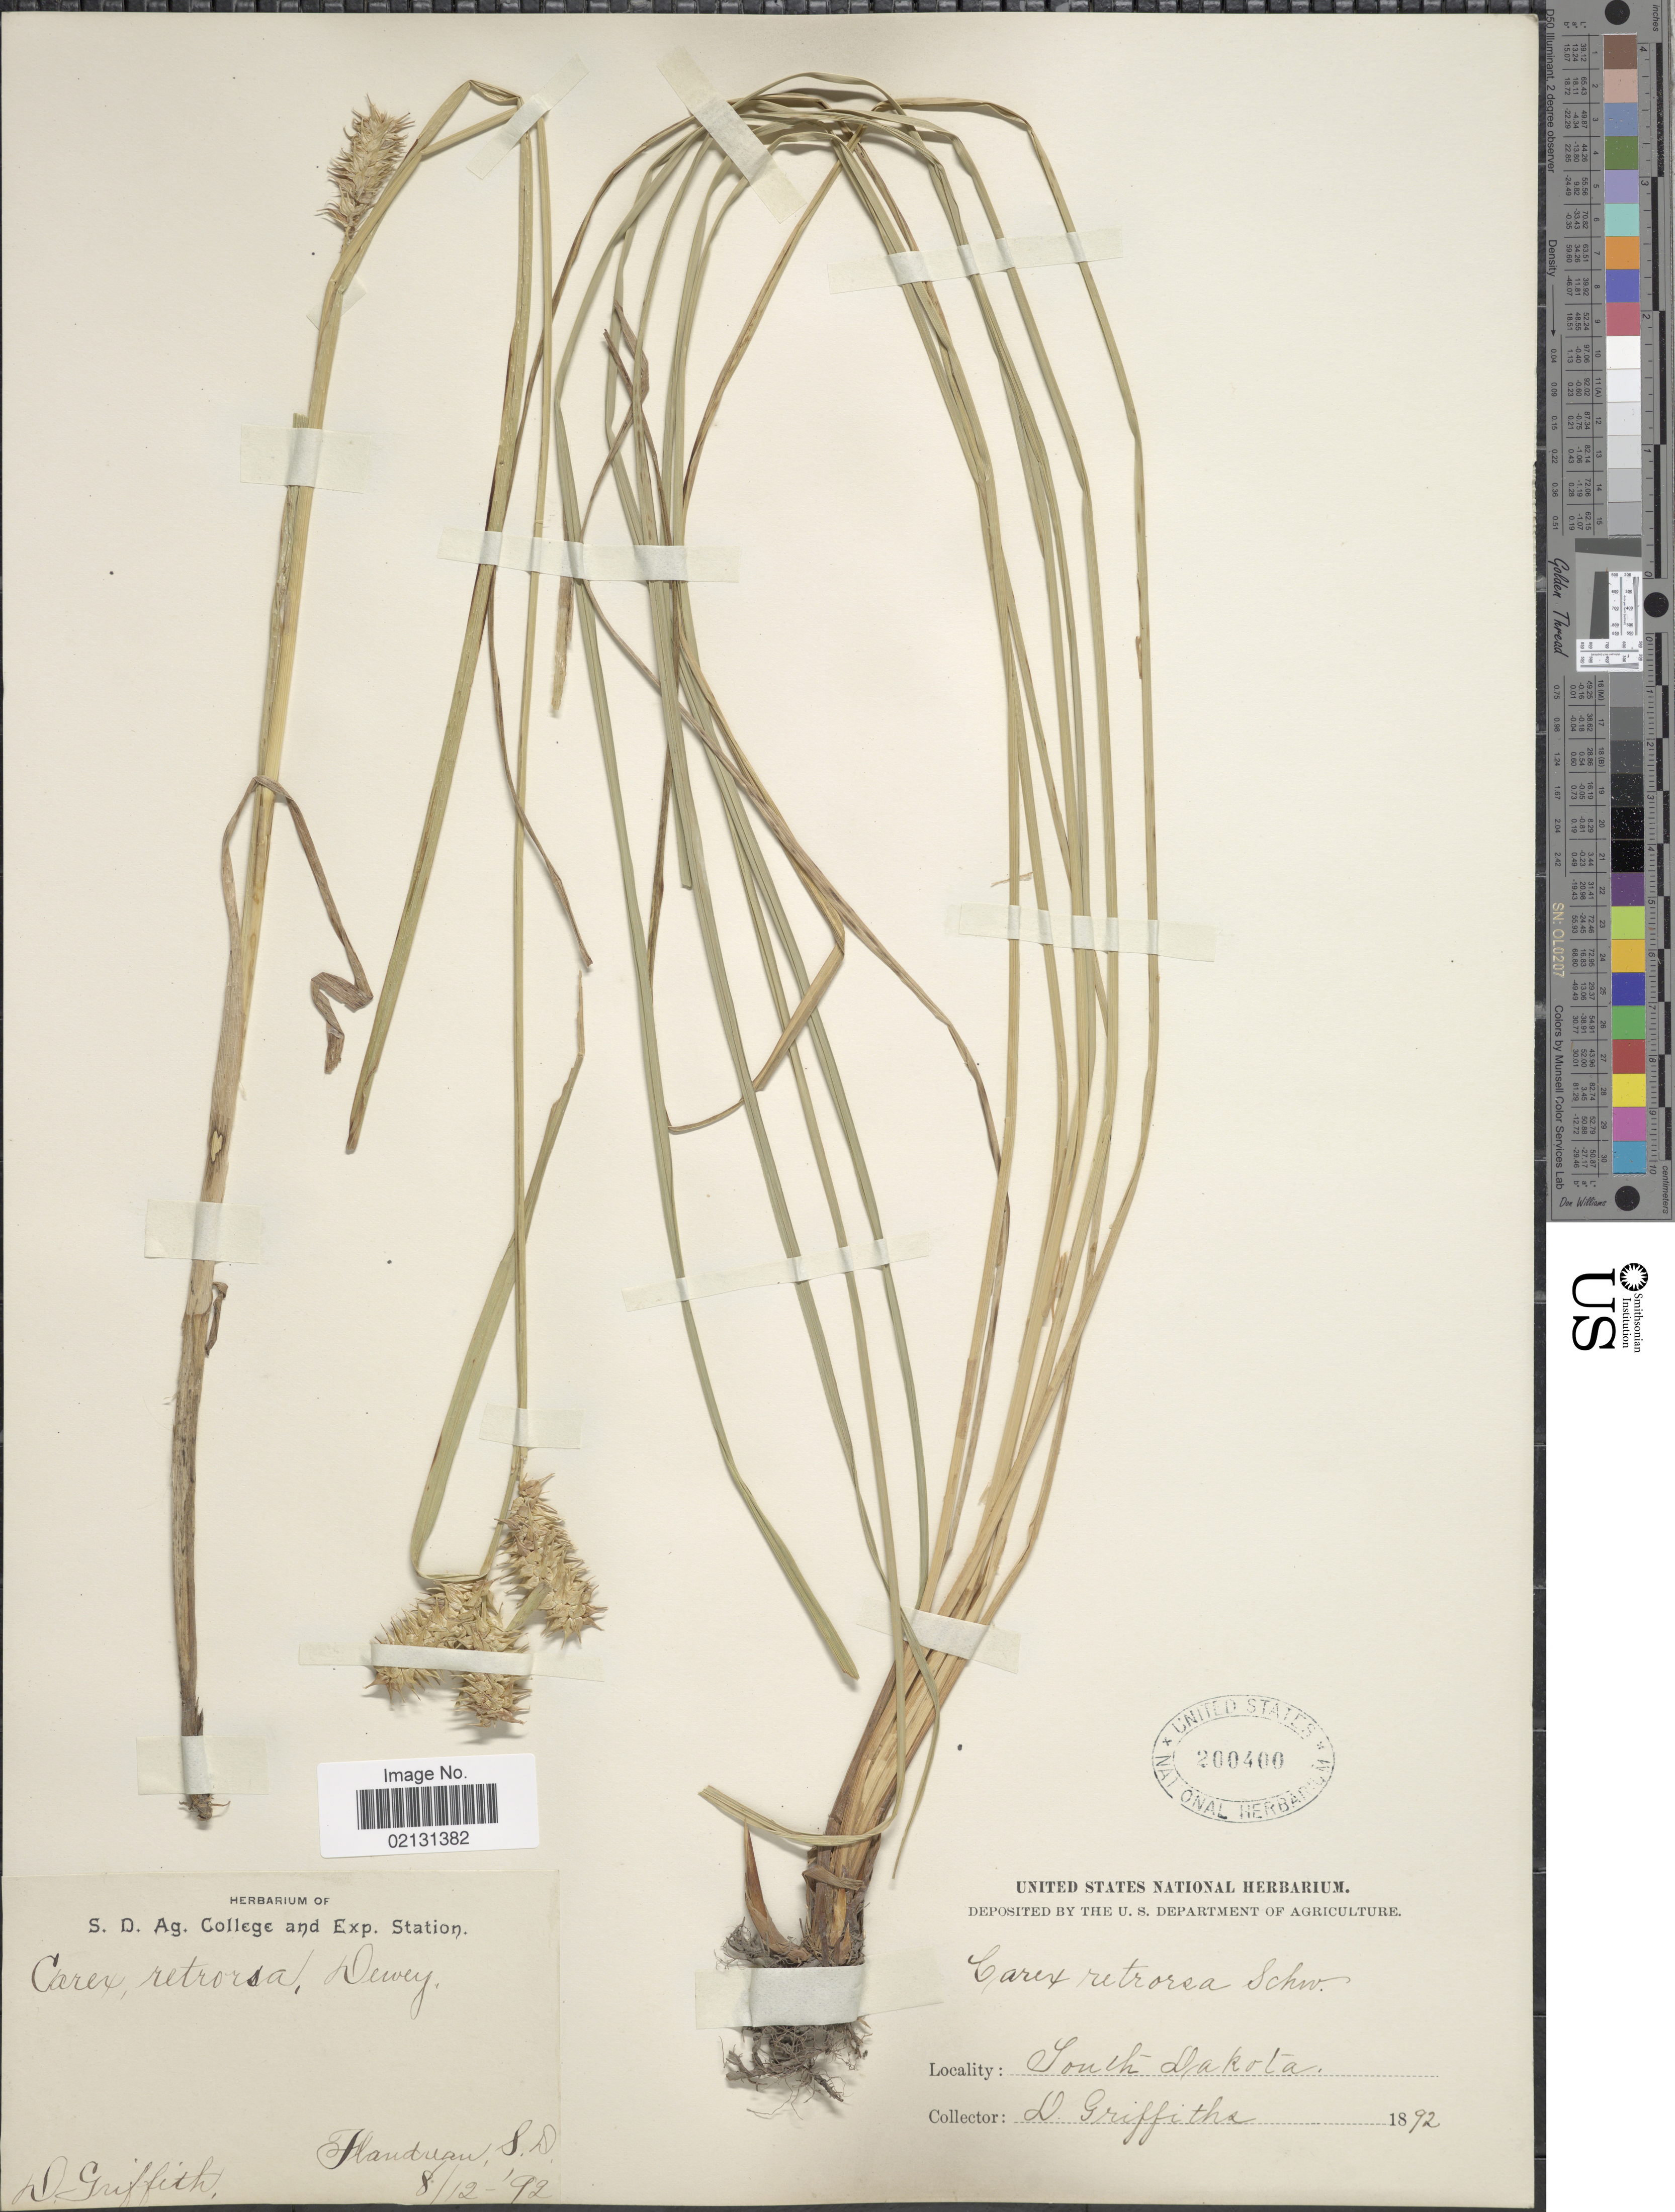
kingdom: Plantae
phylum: Tracheophyta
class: Liliopsida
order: Poales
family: Cyperaceae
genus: Carex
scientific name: Carex retrorsa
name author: Schwein.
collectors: D. Griffith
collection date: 1892-08-12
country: United States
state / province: South Dakota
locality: Flanduan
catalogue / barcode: US 200400